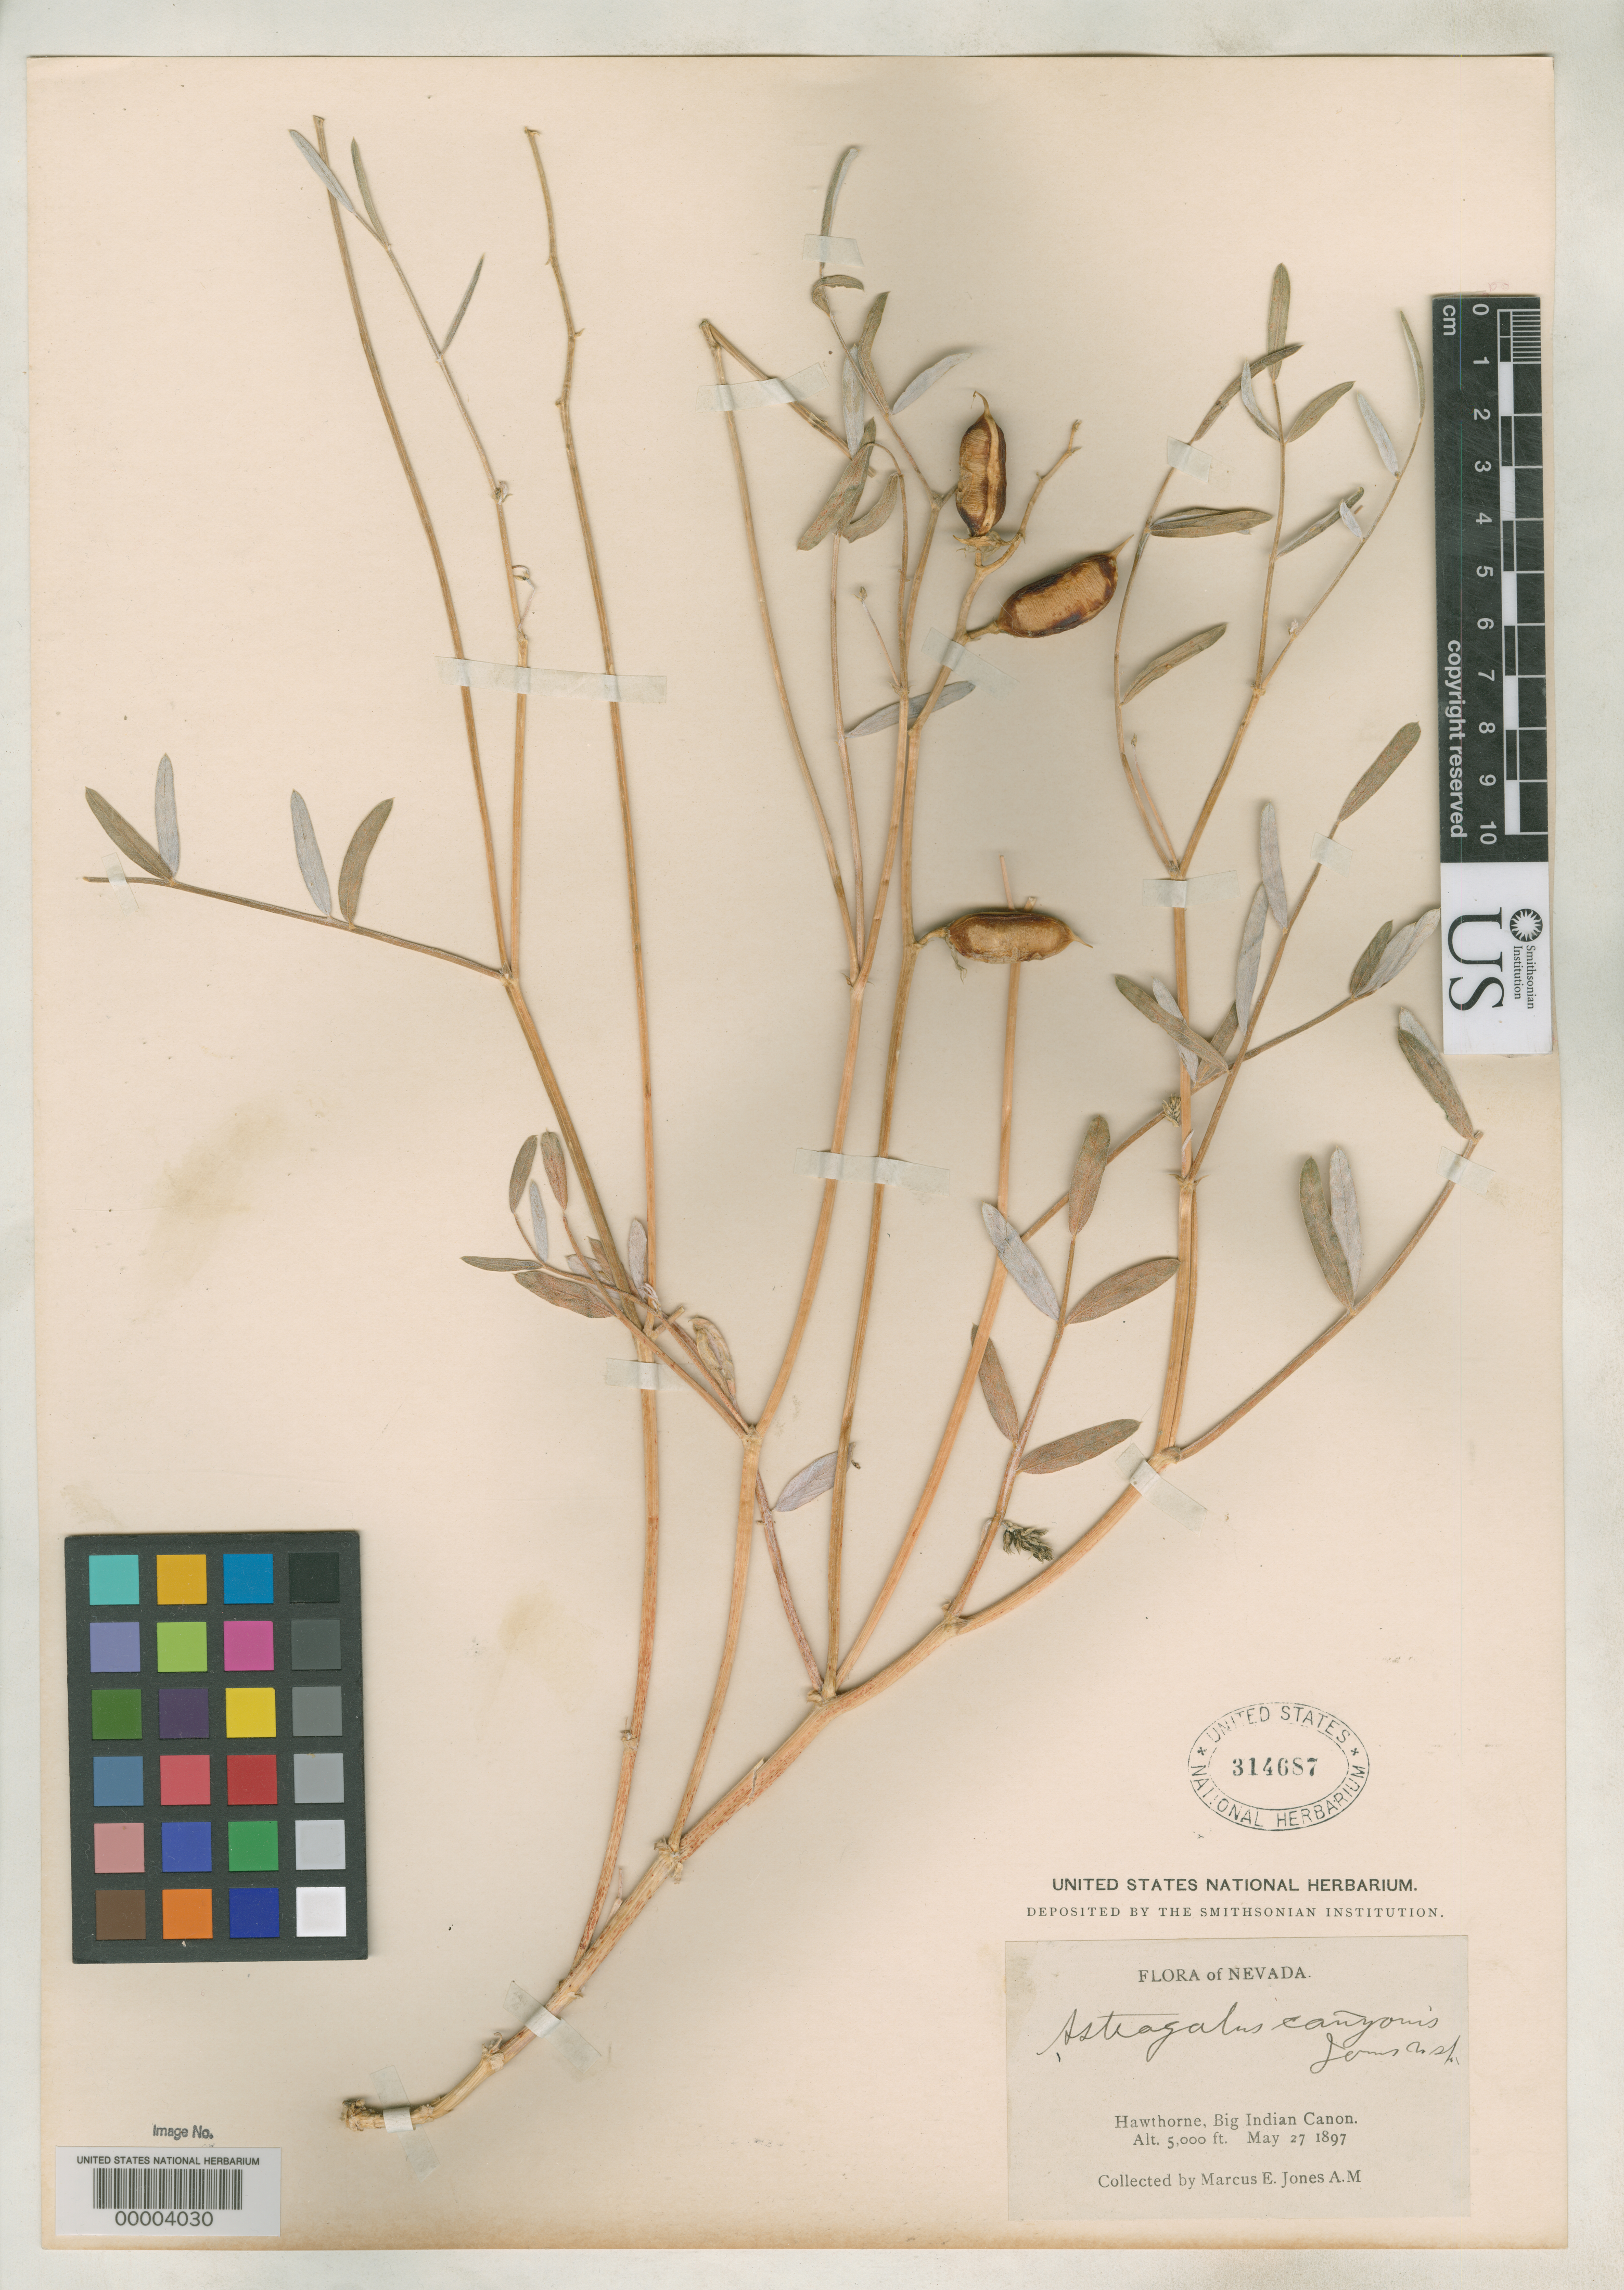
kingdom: Plantae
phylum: Tracheophyta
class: Magnoliopsida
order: Fabales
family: Fabaceae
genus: Astragalus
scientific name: Astragalus canonis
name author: M.E. Jones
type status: Isotype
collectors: M. E. Jones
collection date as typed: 27 May 1897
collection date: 1897-05-27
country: United States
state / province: Nevada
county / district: Mineral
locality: Hawthorne, Big Indian Canyon.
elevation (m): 1433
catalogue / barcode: US 314687